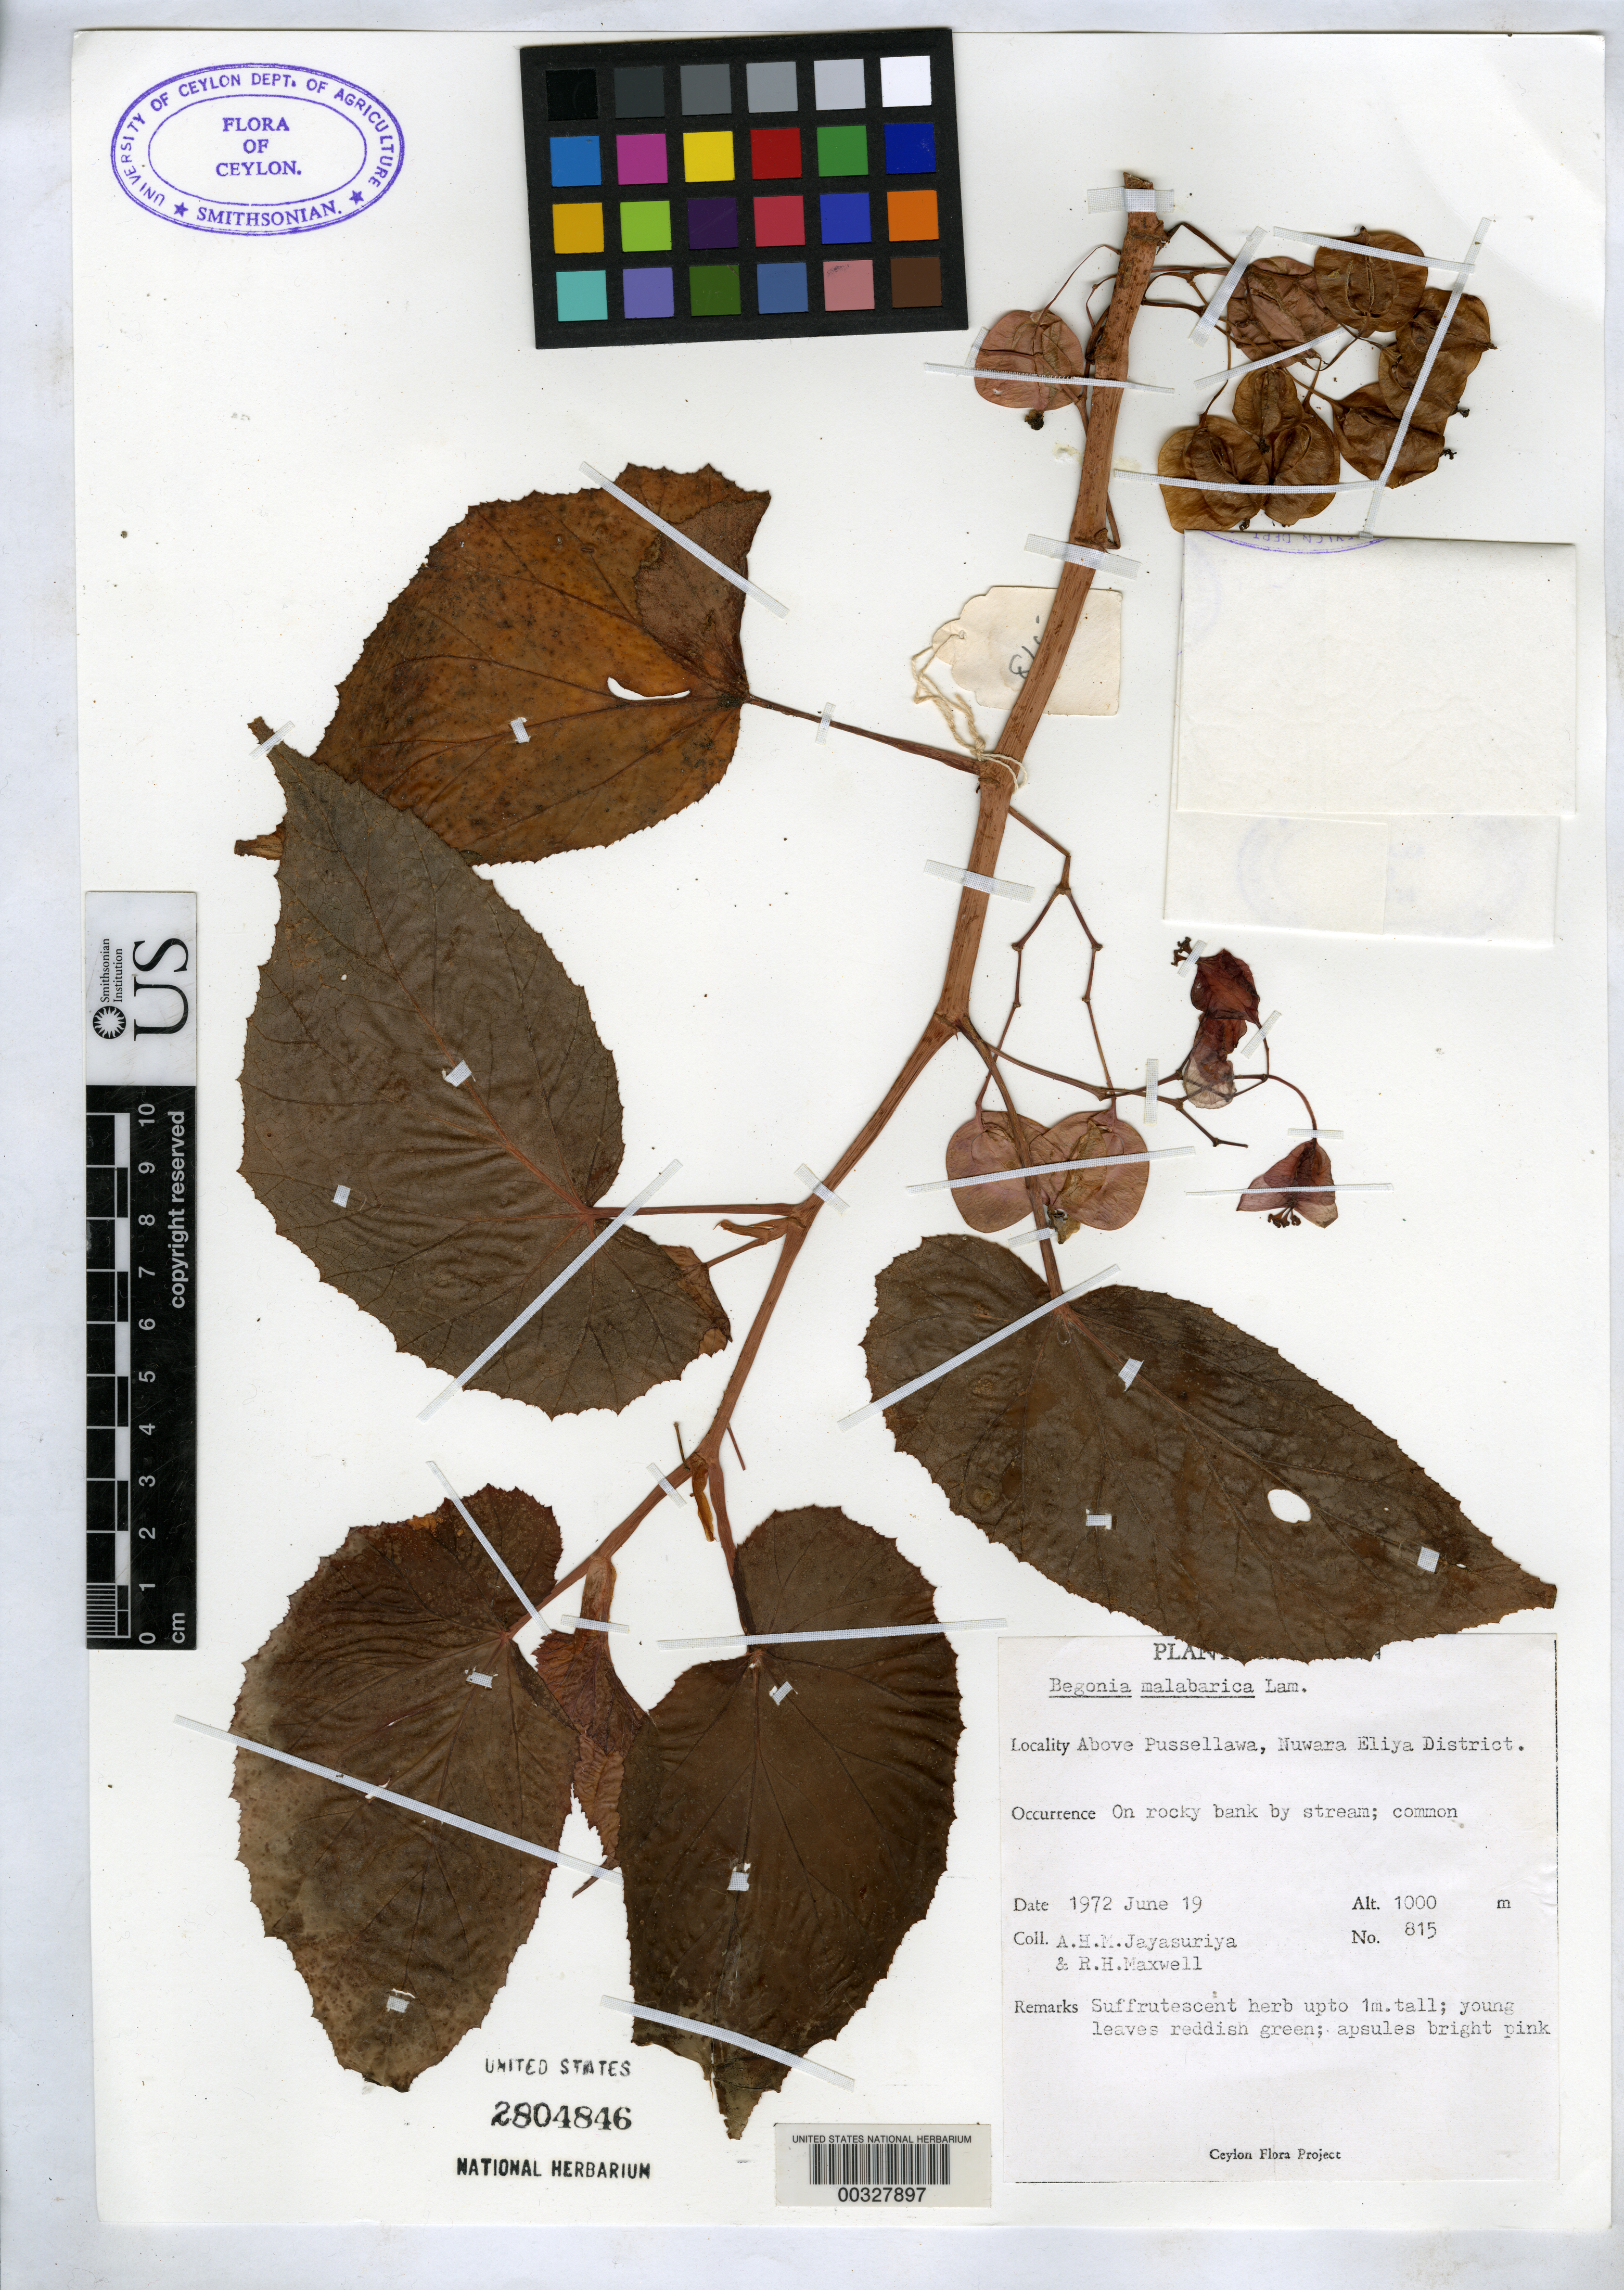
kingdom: Plantae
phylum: Tracheophyta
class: Magnoliopsida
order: Cucurbitales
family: Begoniaceae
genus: Begonia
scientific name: Begonia malabarica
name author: Lam.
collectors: A. H. Jayasuriya & R. H. Maxwell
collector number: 815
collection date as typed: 19 Jun 1972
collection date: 1972-06-19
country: Sri Lanka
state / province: Central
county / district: Nuwara Eliya Dist.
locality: Above pussellawa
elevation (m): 1000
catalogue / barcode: US 2804846